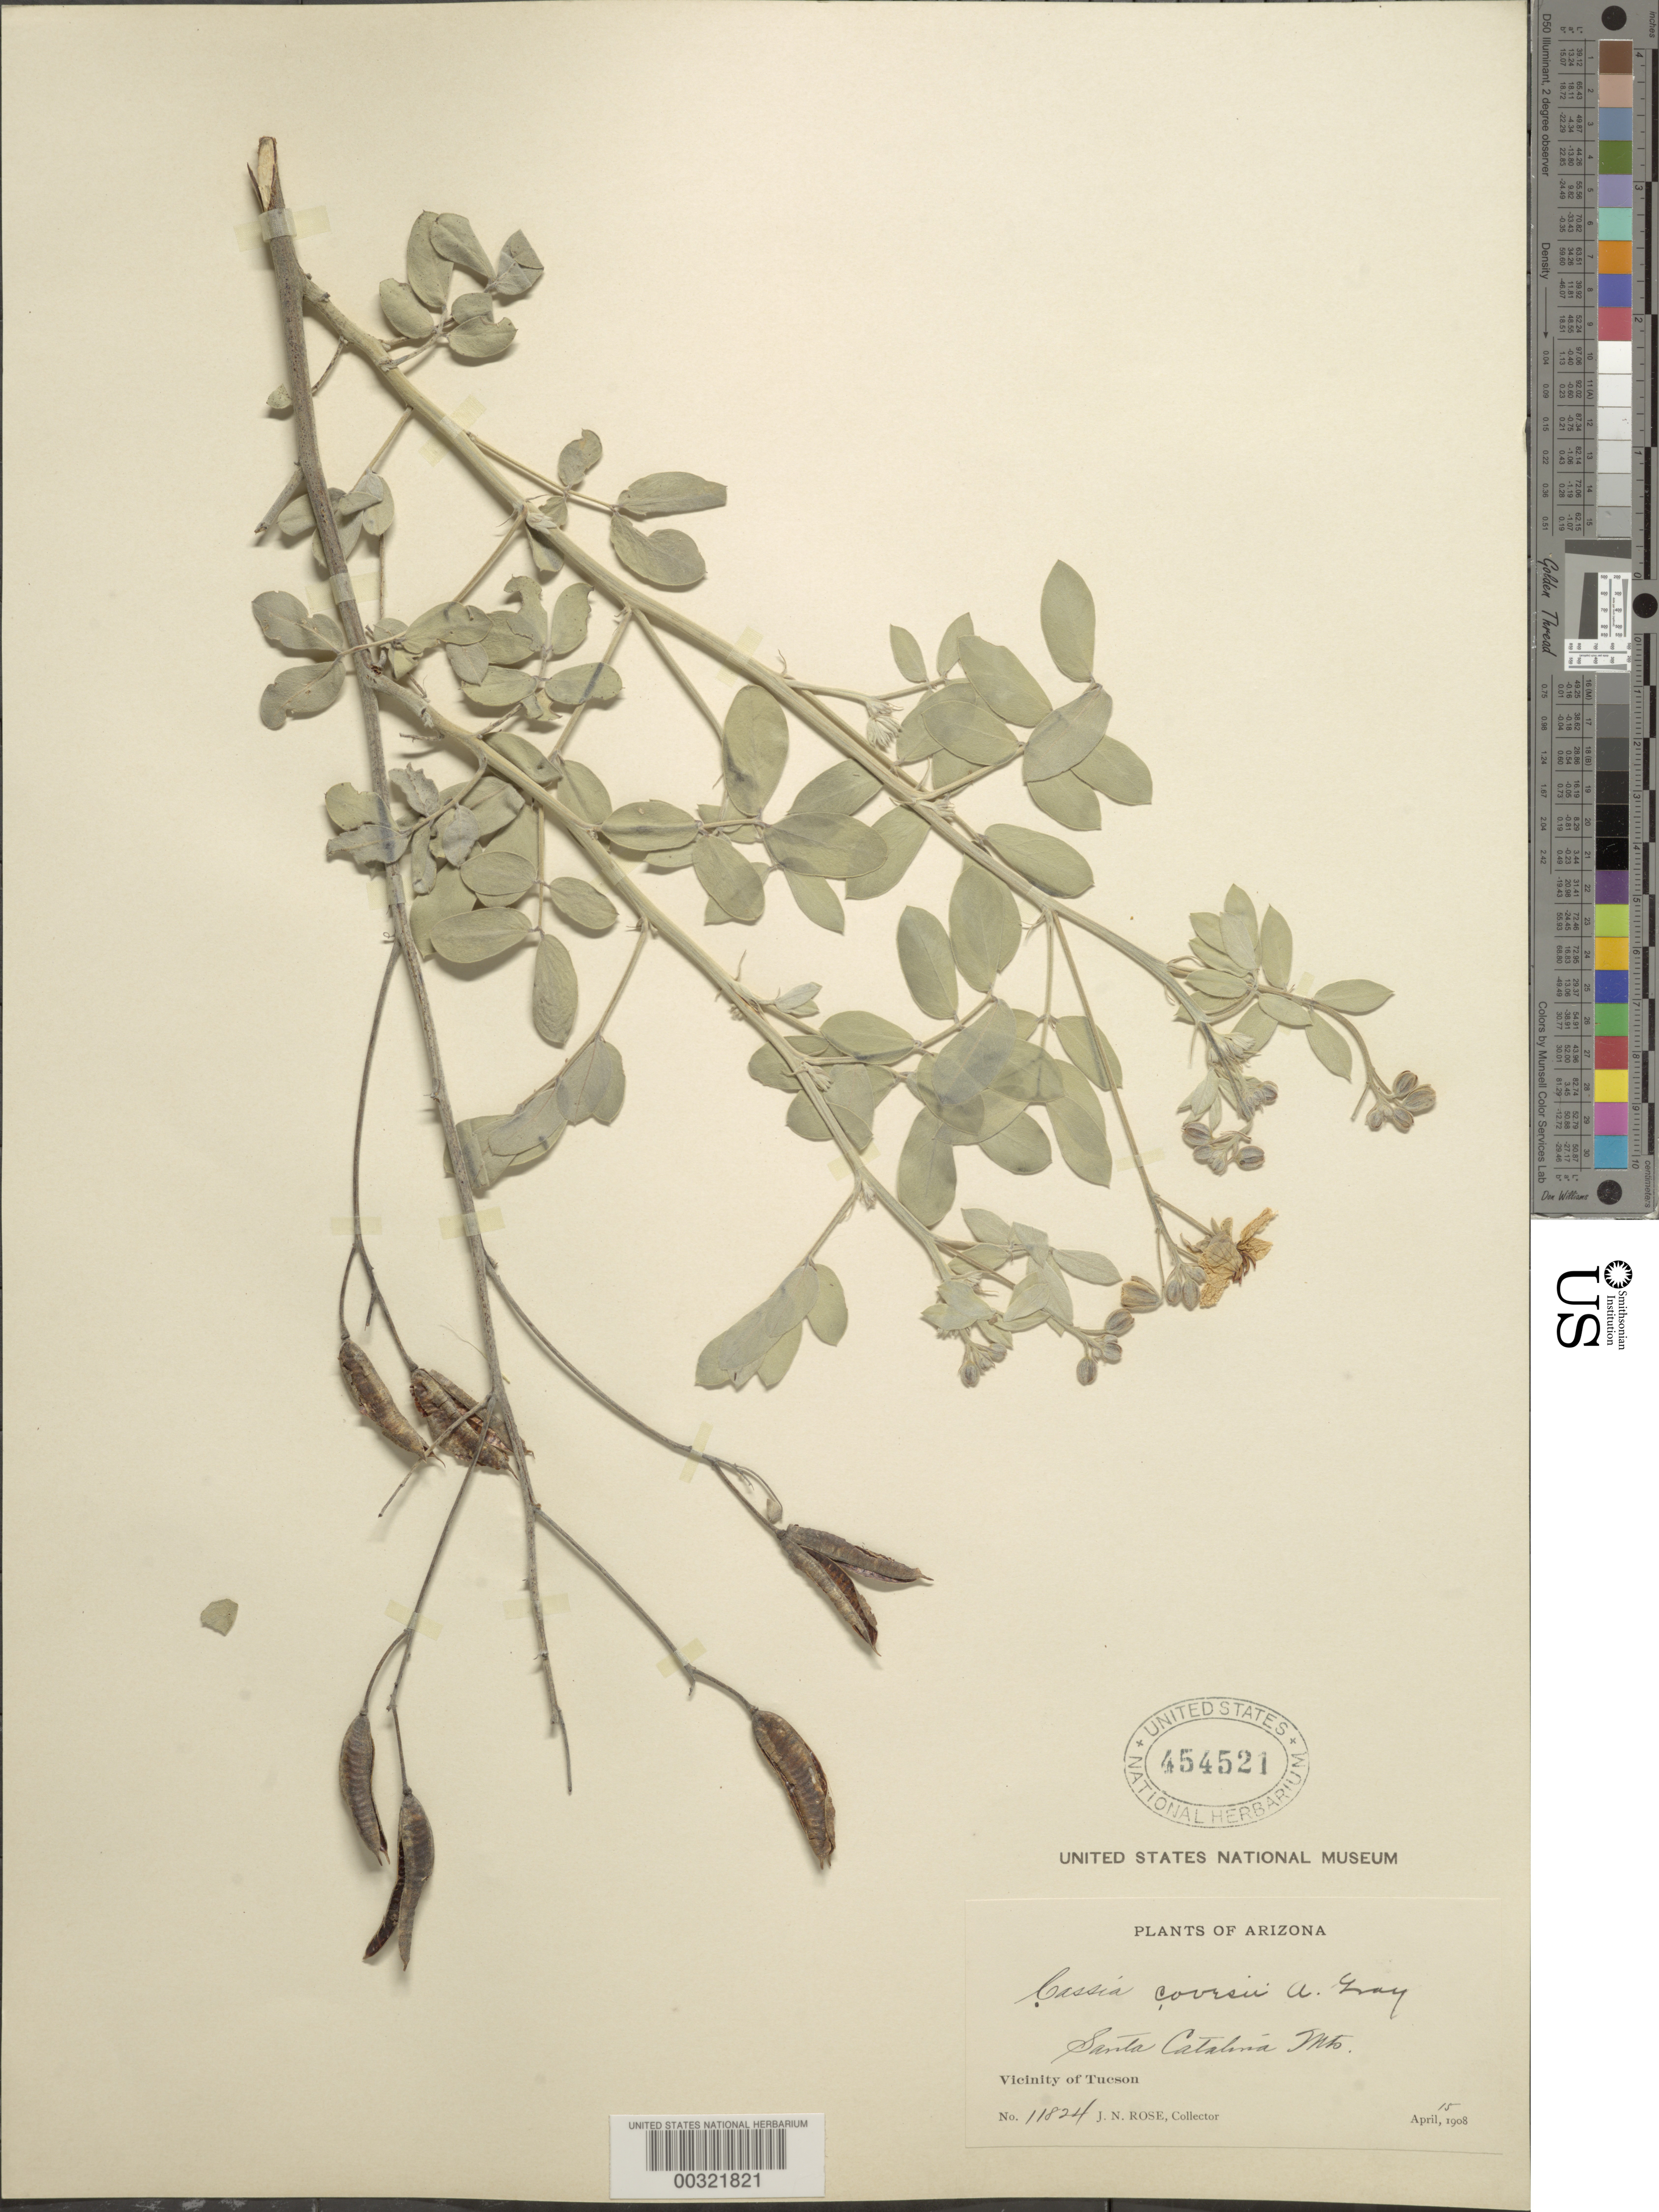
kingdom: Plantae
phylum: Tracheophyta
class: Magnoliopsida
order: Fabales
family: Fabaceae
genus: Senna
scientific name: Senna covesii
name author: (A. Gray) H.S. Irwin & Barneby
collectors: J. N. Rose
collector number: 11824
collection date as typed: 15 Apr 1908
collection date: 1908-04-15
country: United States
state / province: Arizona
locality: Santa Catalina Mts., Vicinity of Tucson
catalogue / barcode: US 454521